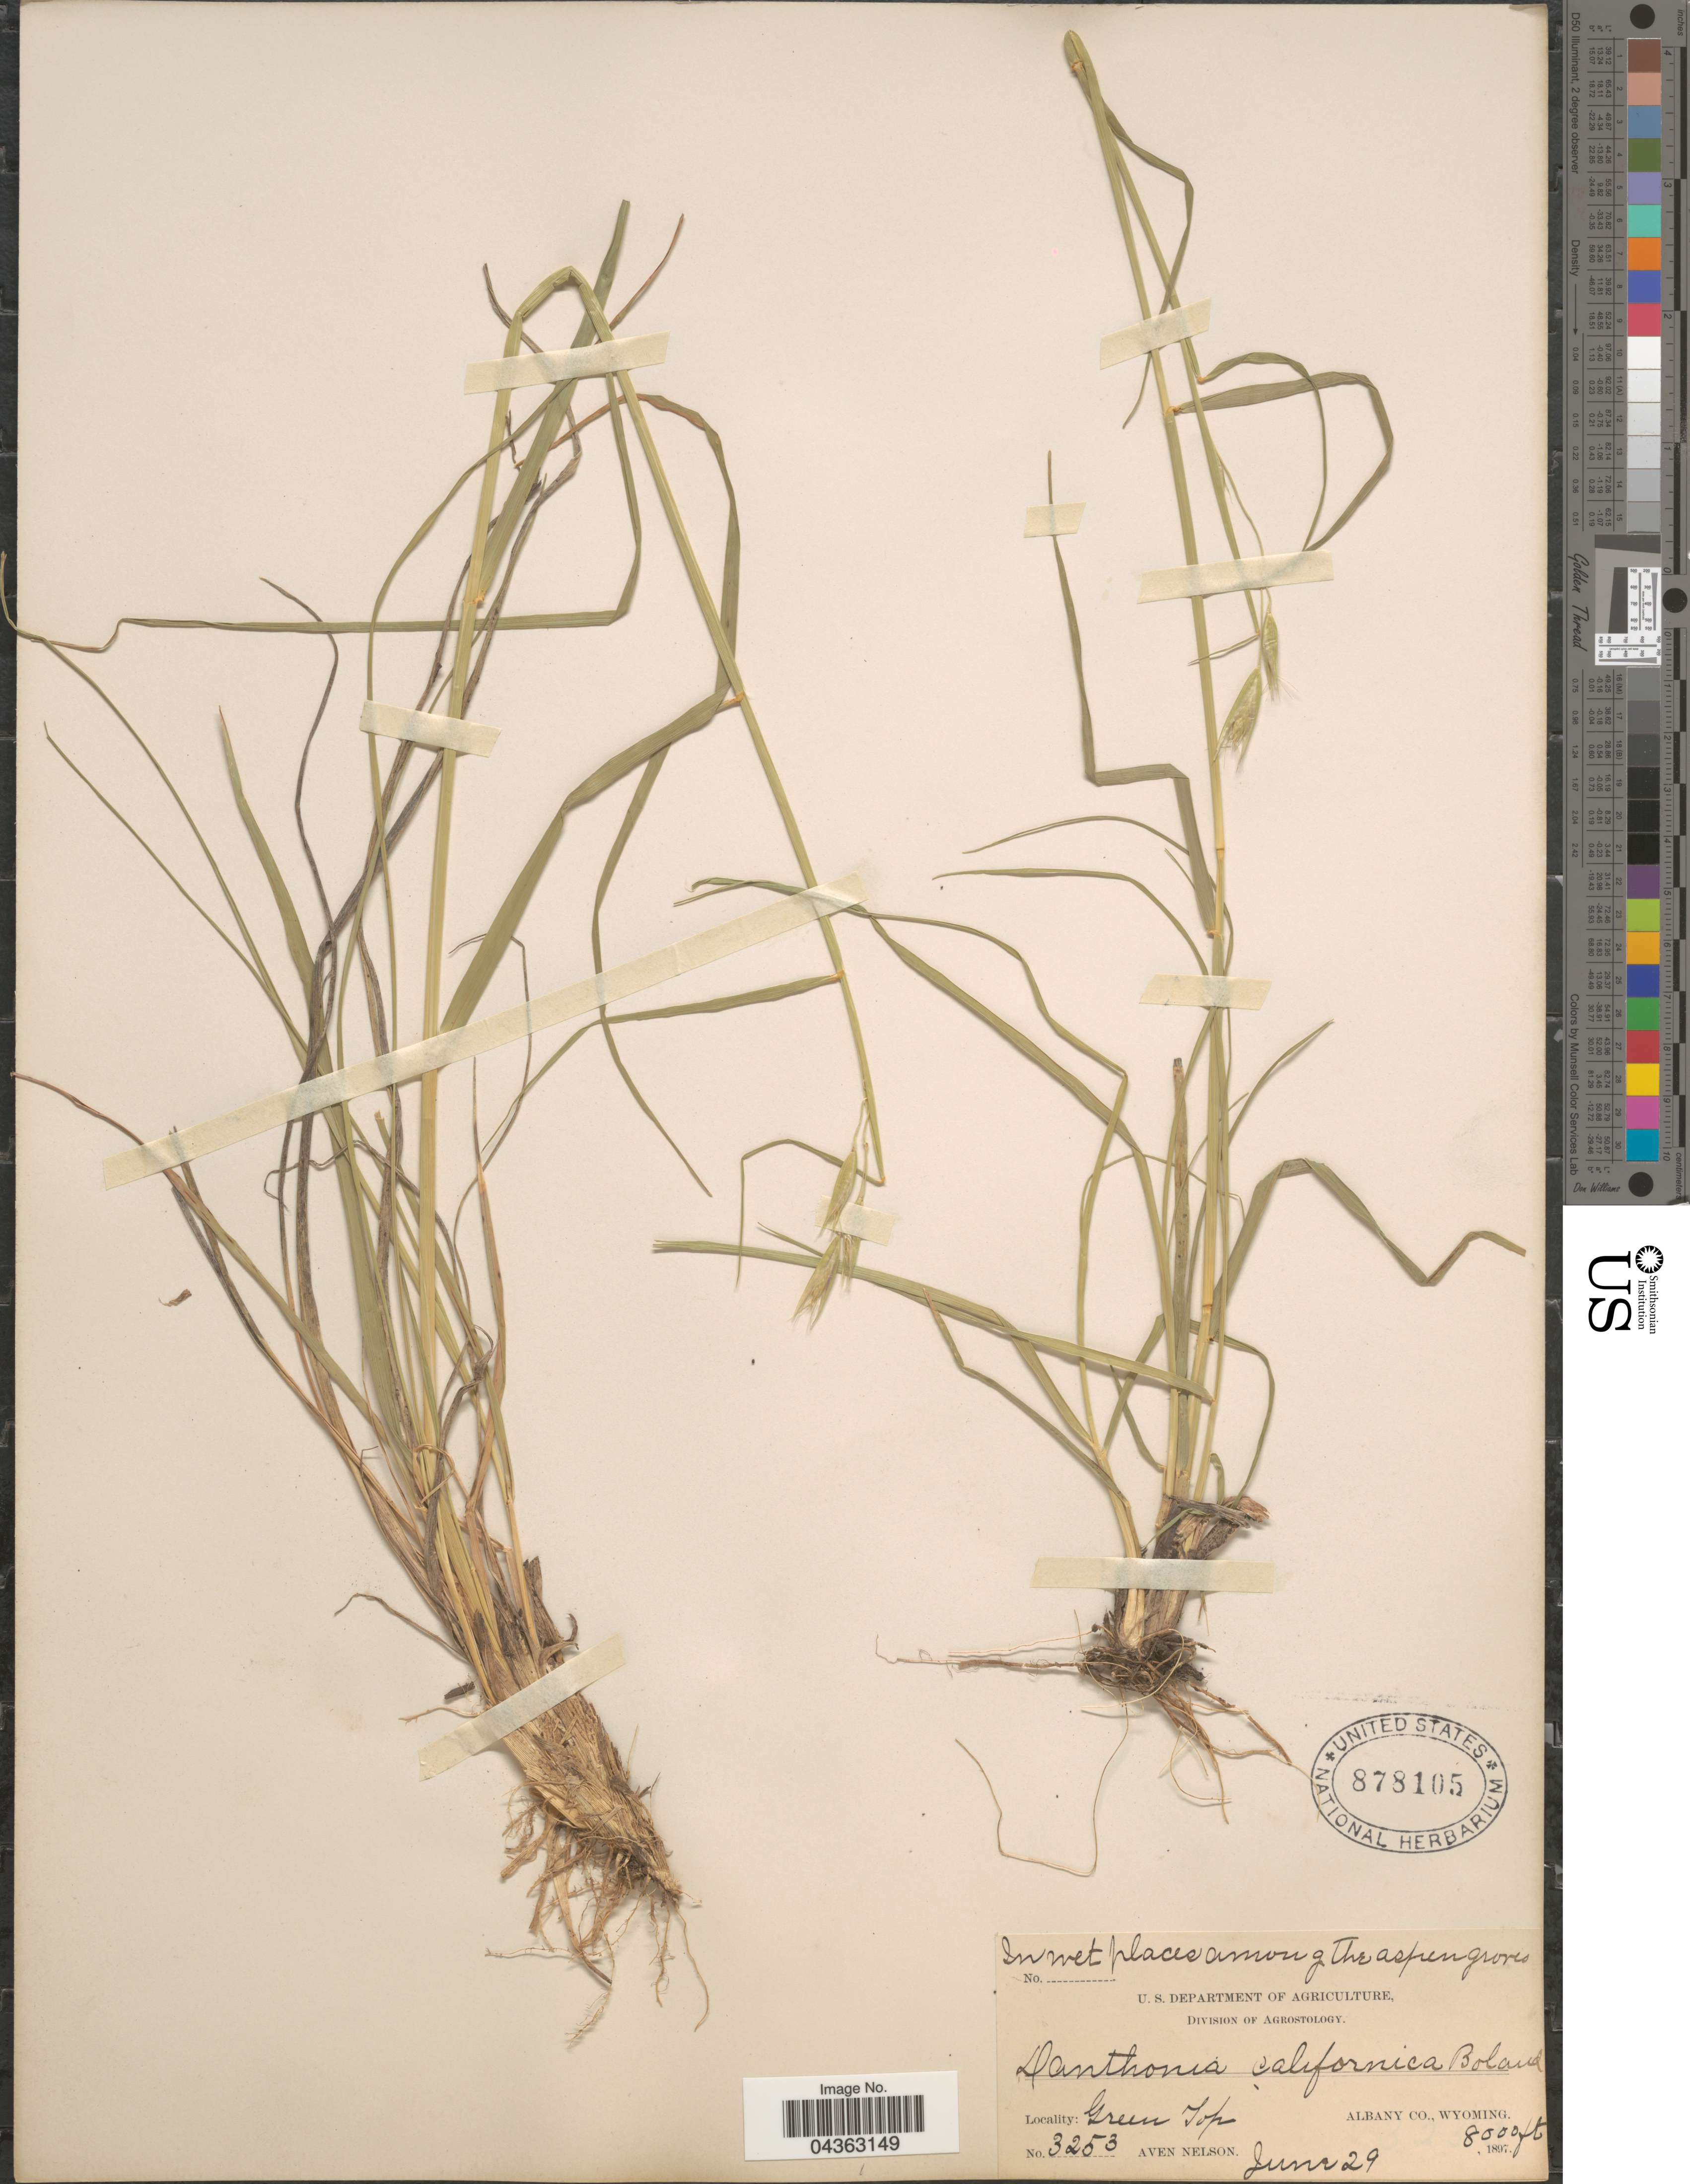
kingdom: Plantae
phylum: Tracheophyta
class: Liliopsida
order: Poales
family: Poaceae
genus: Danthonia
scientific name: Danthonia californica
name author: Bol.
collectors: A. Nelson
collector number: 3253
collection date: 1897-06-29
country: United States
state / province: Wyoming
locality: In wet places among the aspen groves. Green Top. Albany Co.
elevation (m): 2438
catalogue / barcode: US 878105